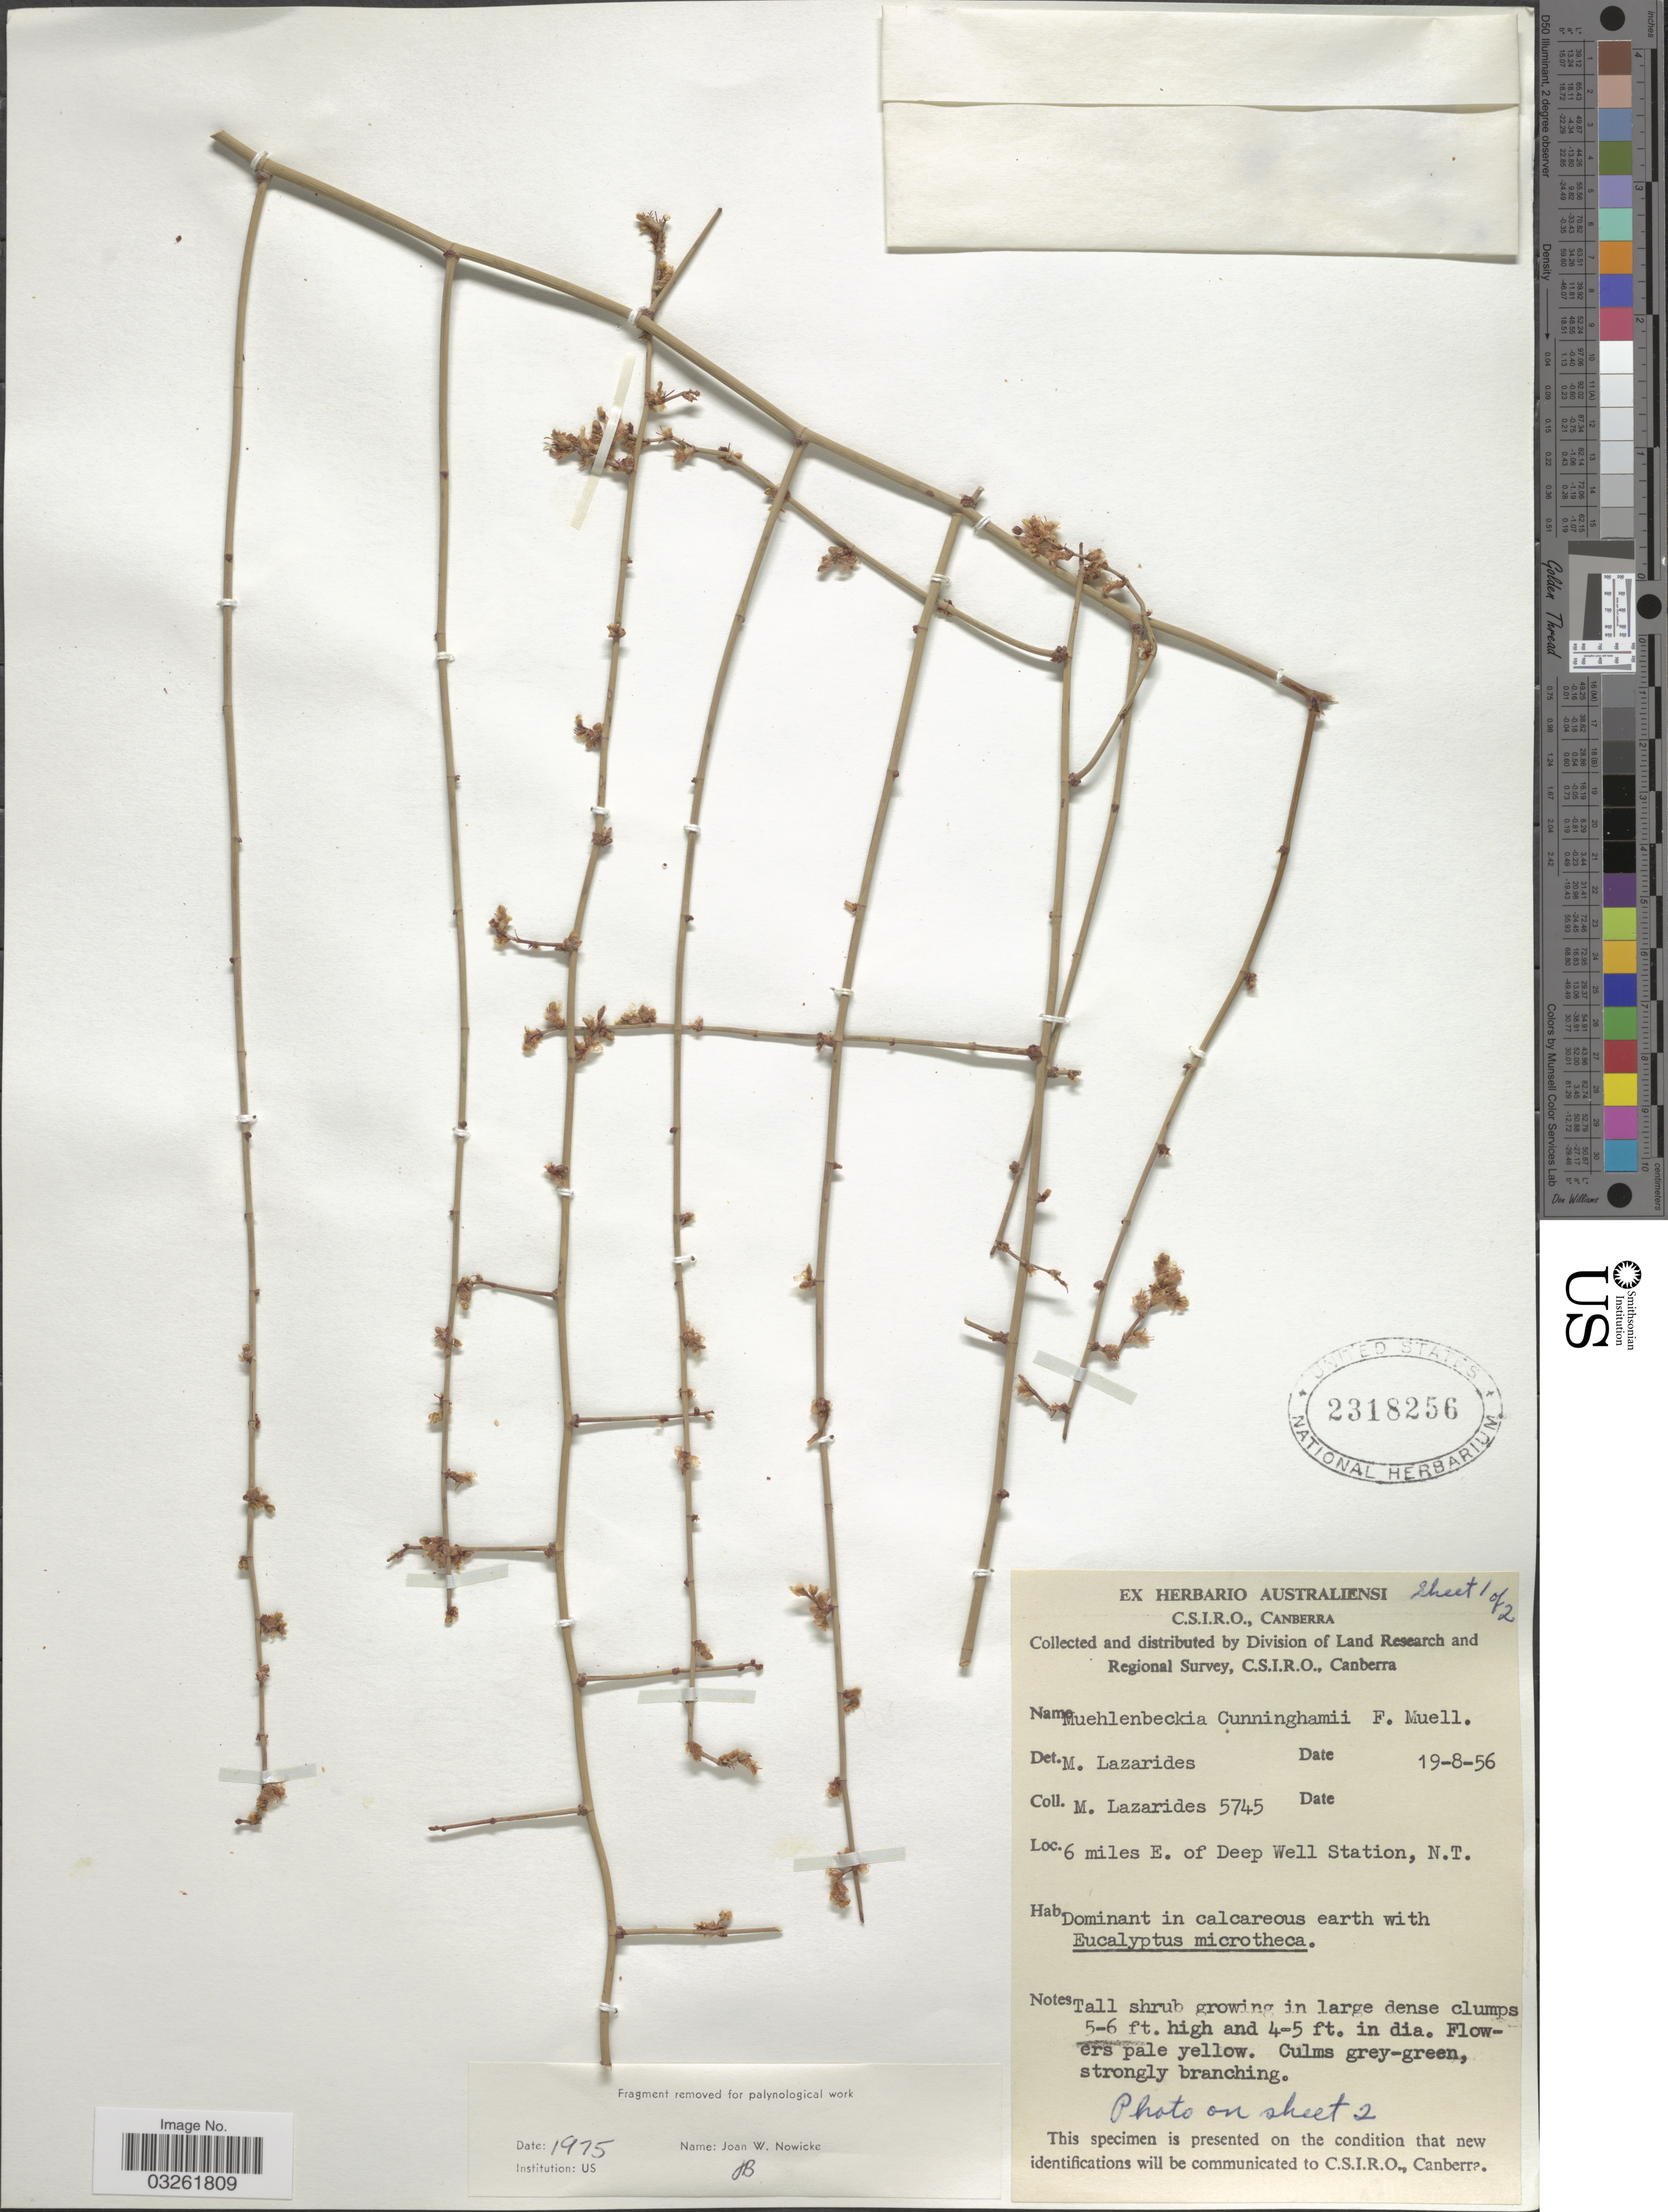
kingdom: Plantae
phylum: Tracheophyta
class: Magnoliopsida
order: Caryophyllales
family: Polygonaceae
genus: Duma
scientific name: Duma florulenta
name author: (Meisn.) T.M. Schust.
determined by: Strong, Mark T., (BOT), Smithsonian Institution - National Museum of Natural History (UNITED STATES)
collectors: M. Lazarides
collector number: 5745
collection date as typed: Transcribed d/m/y: 19/8/56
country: Australia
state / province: Northern Territory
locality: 6 miles E. of Deep Well Station, N.T.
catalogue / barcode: US 2318256